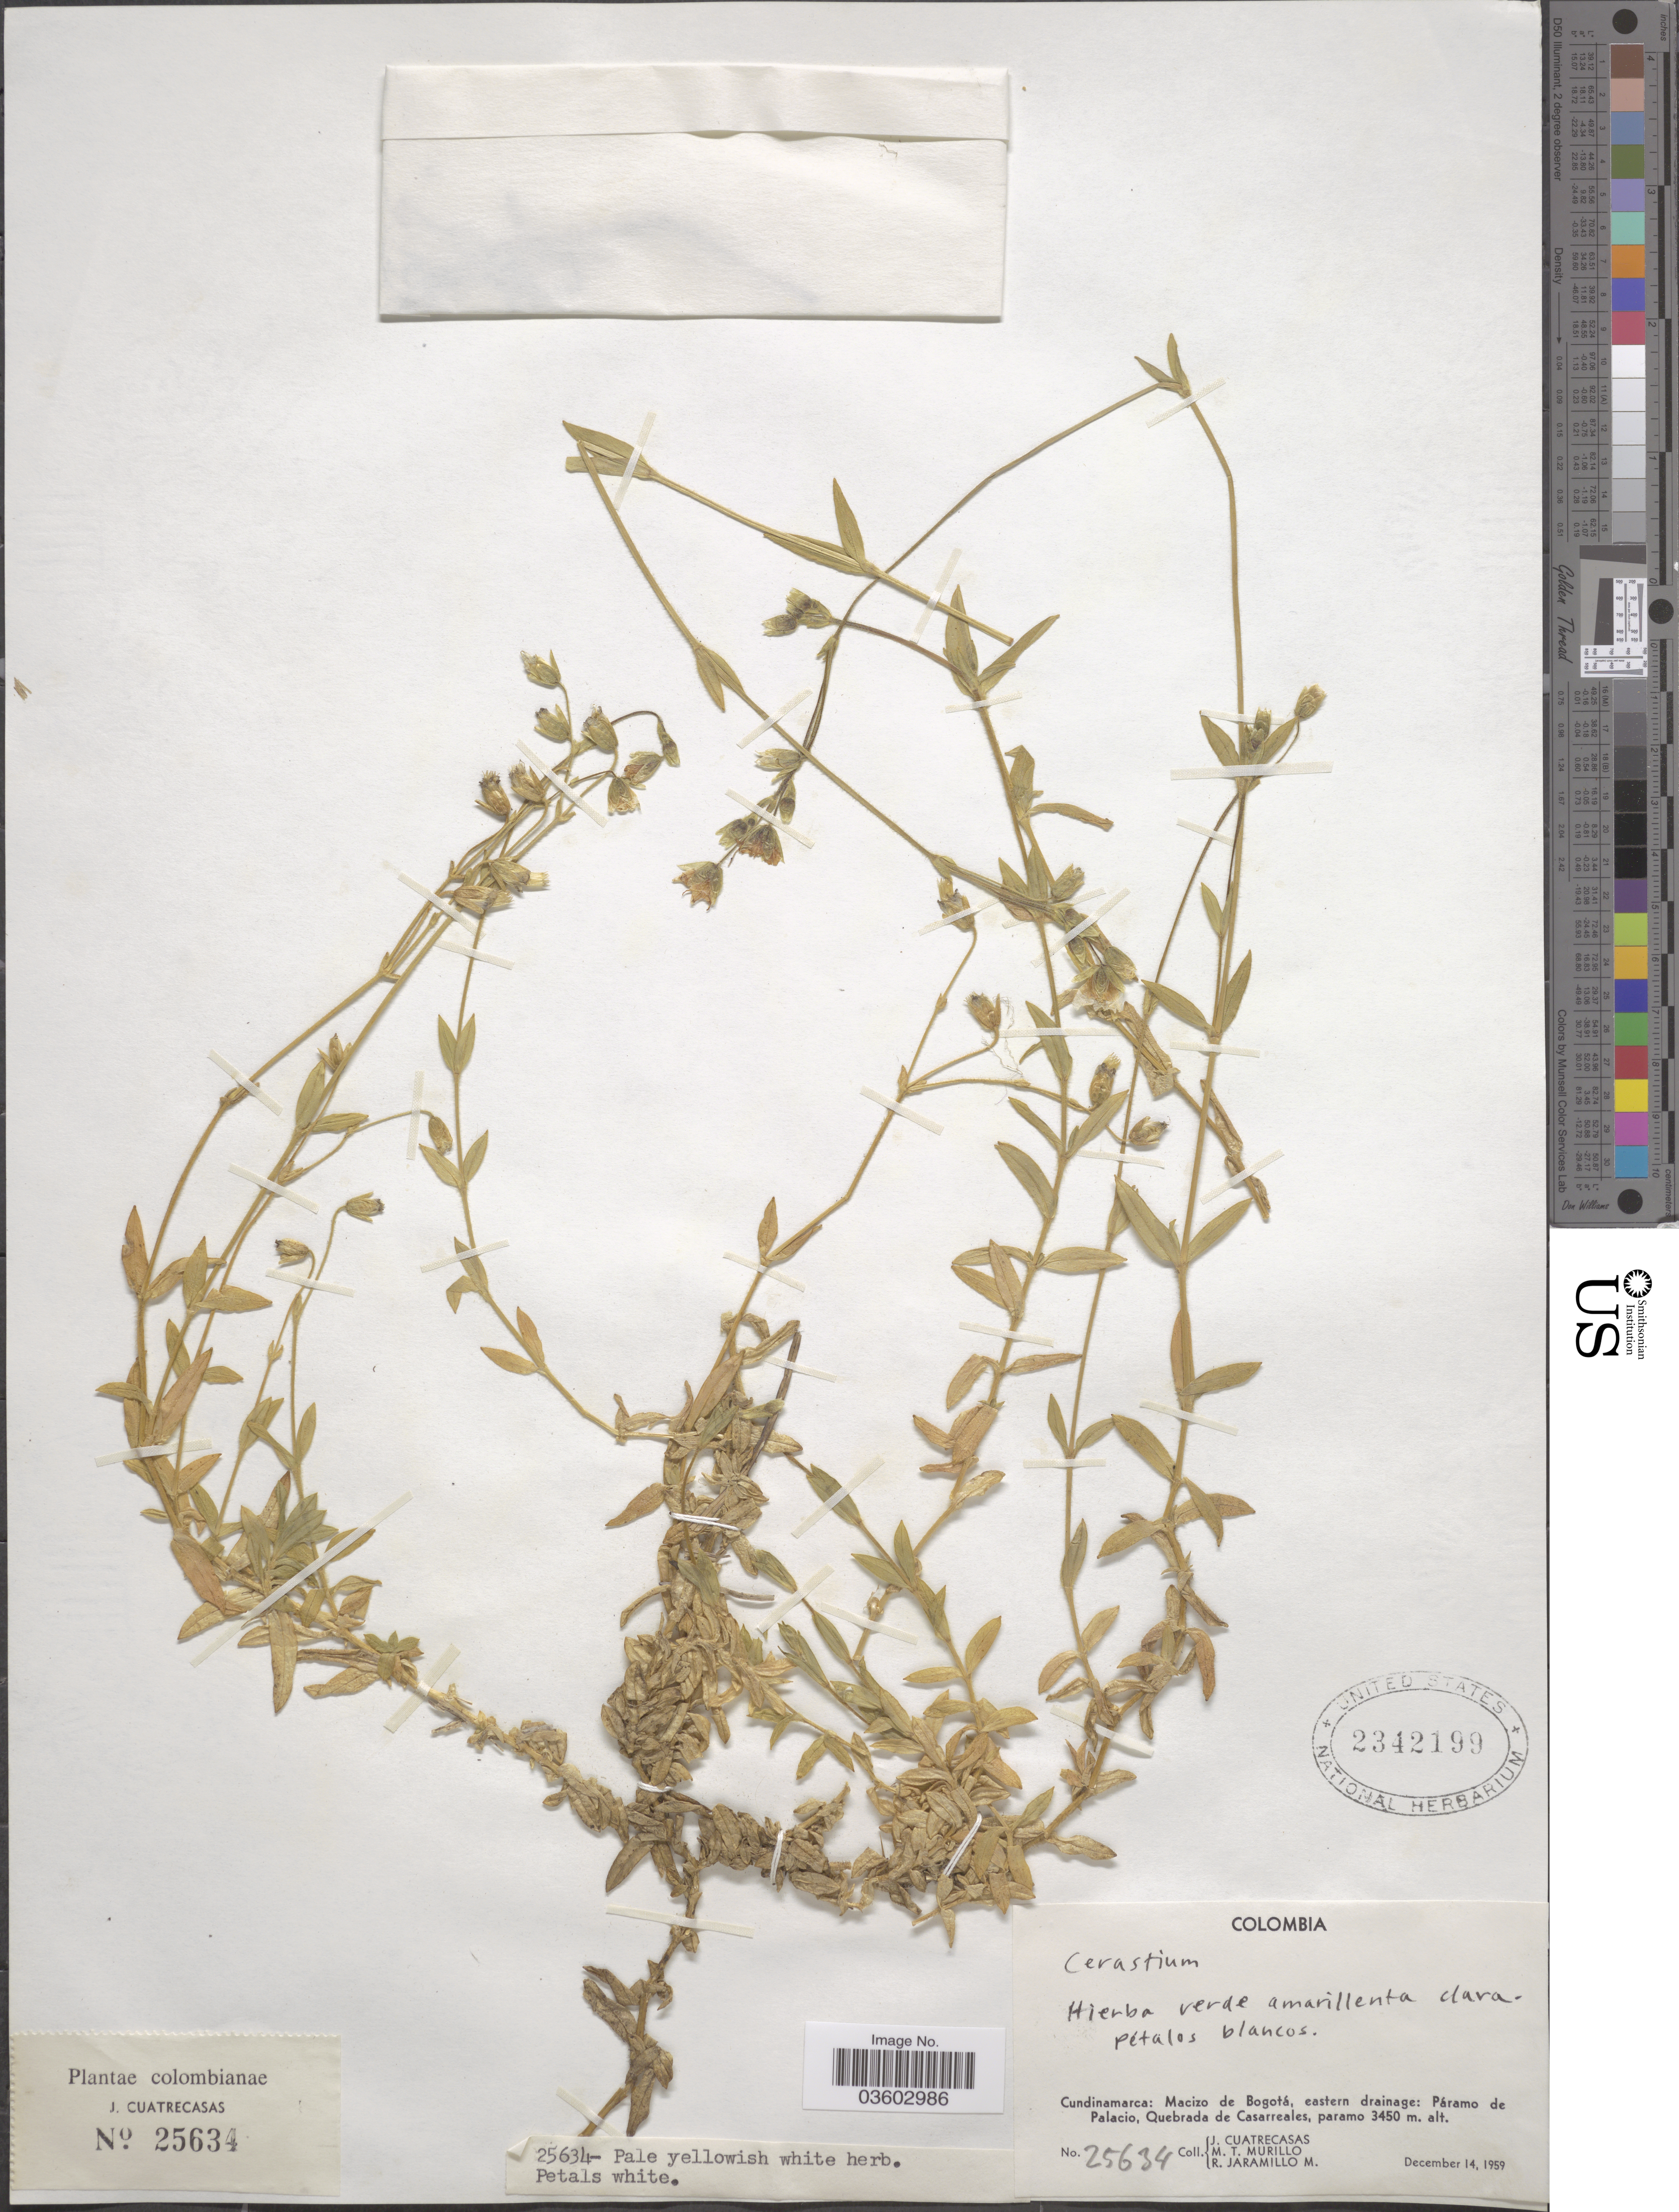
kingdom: Plantae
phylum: Tracheophyta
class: Magnoliopsida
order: Caryophyllales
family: Caryophyllaceae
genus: Cerastium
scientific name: Cerastium sp.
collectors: J. Cuatrecasas, M. Murillo & R. Jaramillo M.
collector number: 25634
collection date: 1959-12-14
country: Colombia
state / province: Cundinamarca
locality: Macizo de Bogotá, eastern drainage: Páramo de Palacio, Quebrada de Casarreales.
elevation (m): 3450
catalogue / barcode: US 2342199